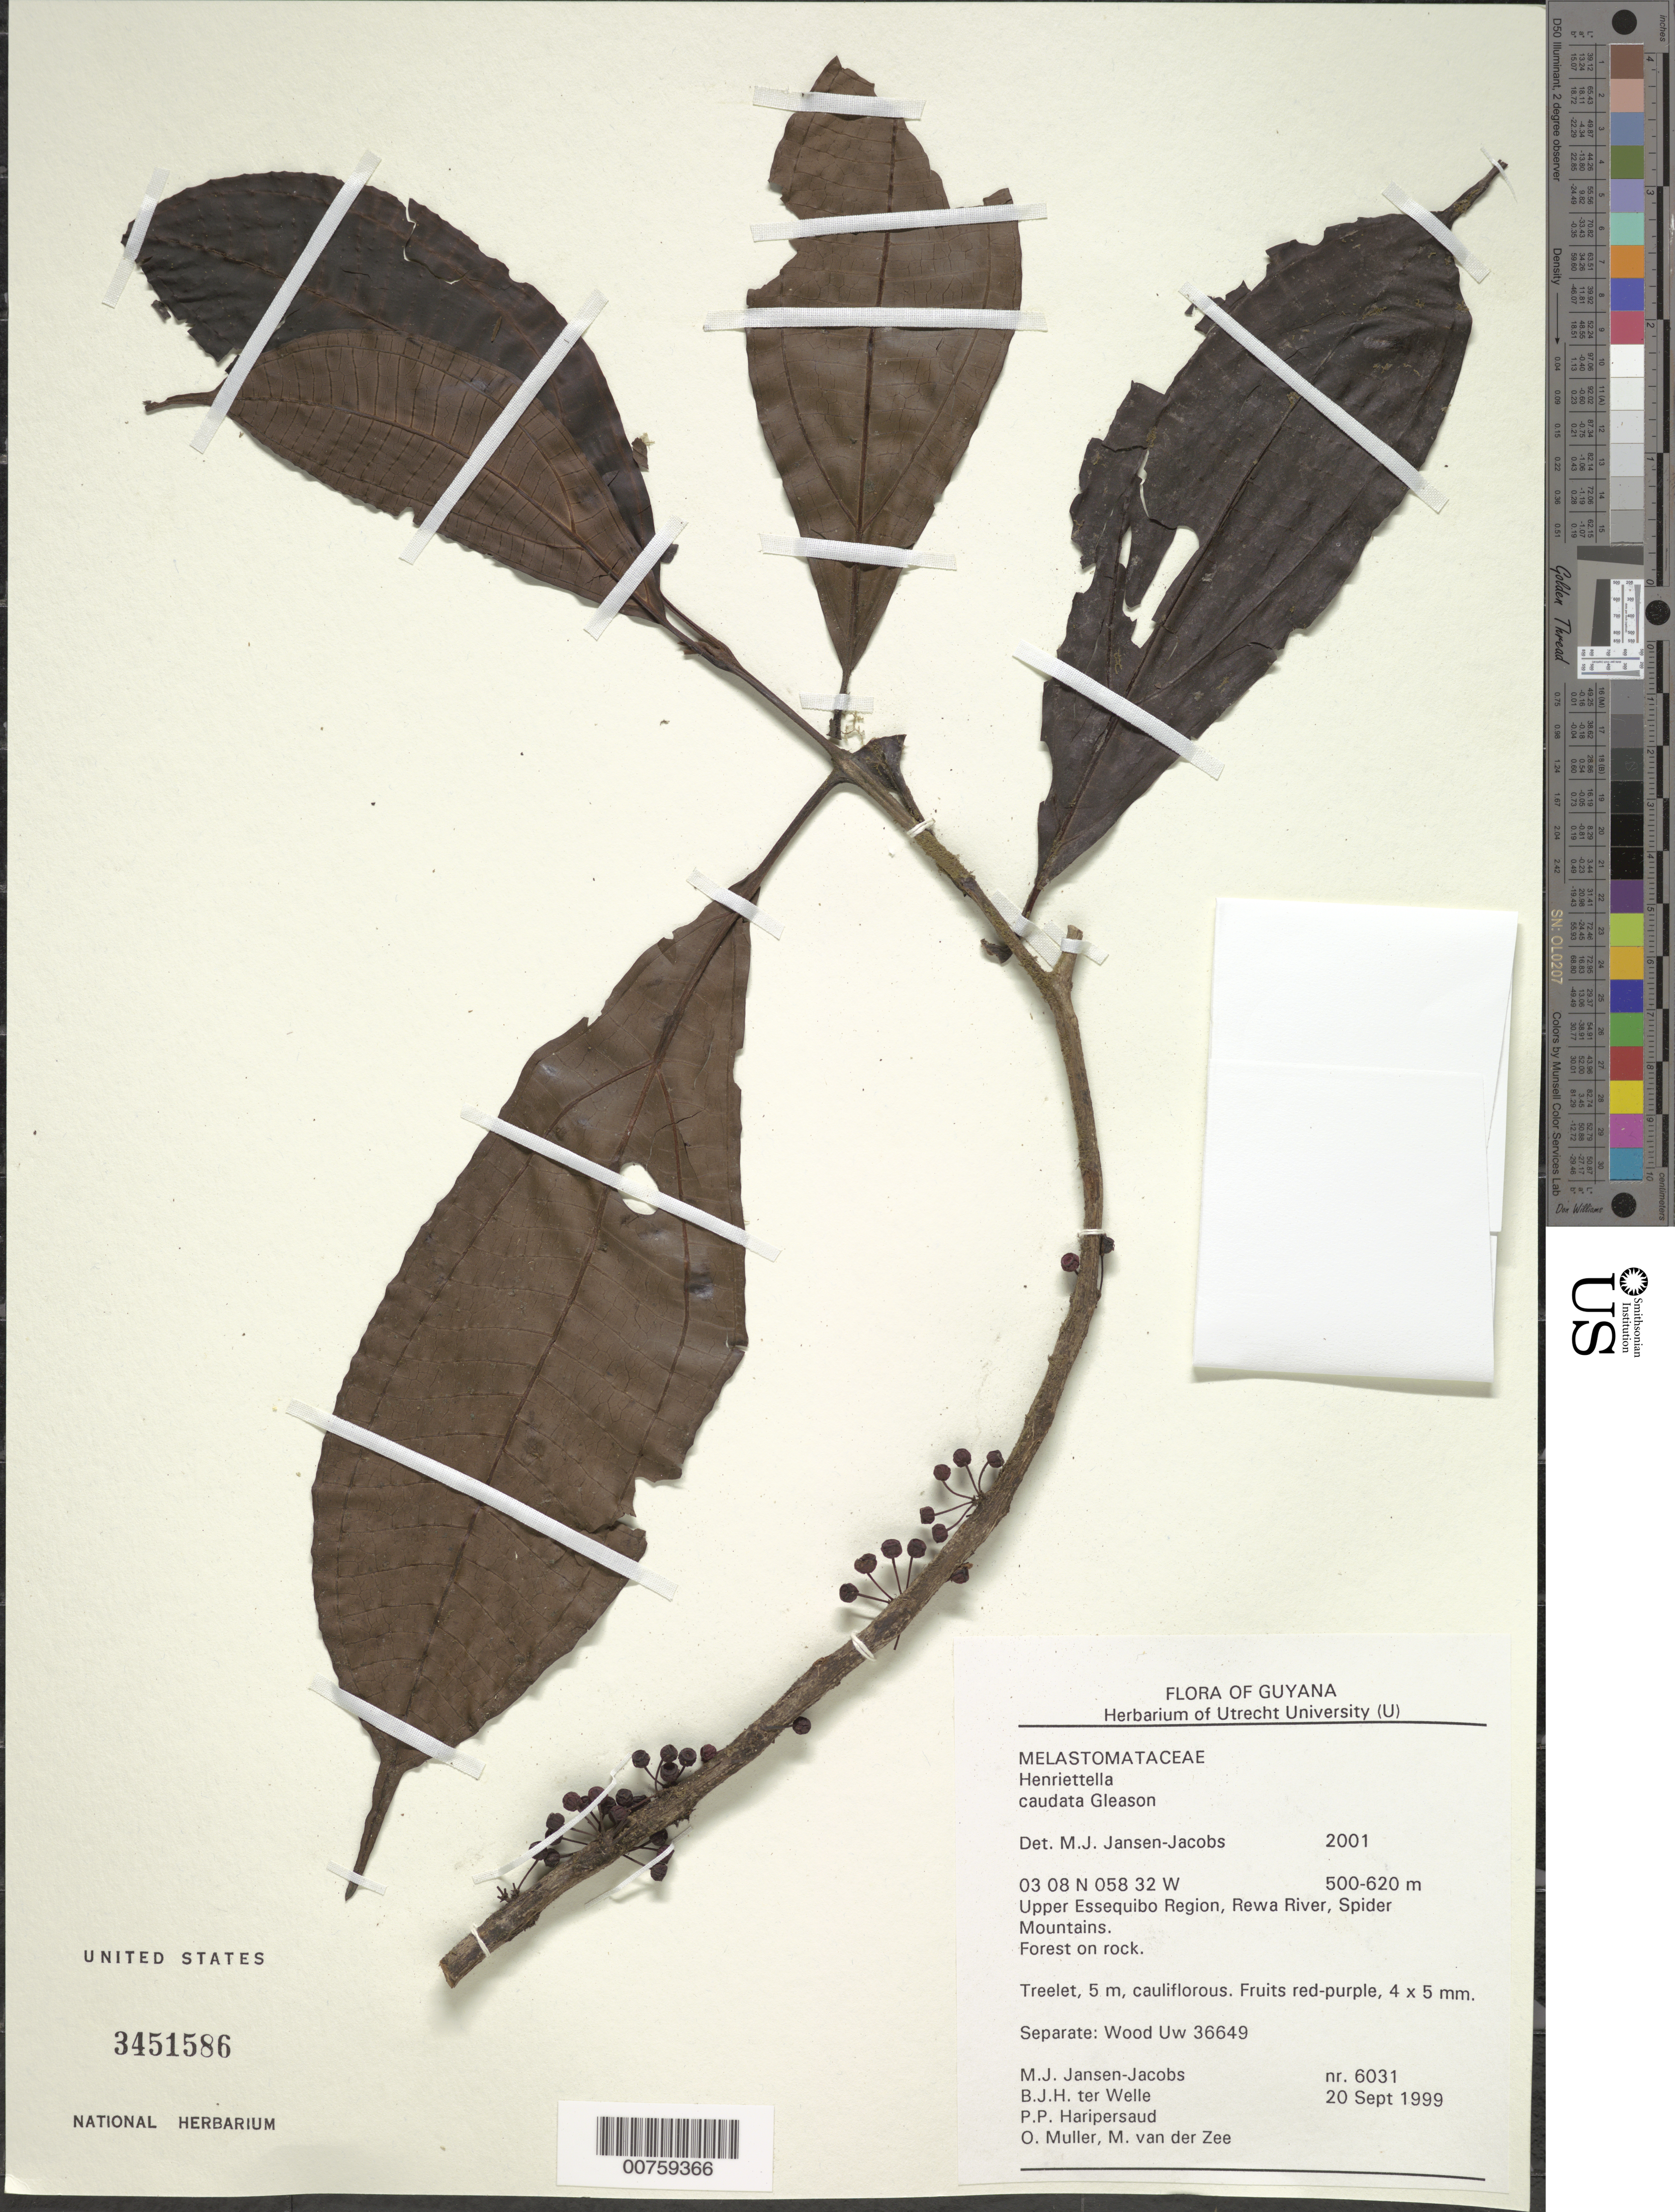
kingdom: Plantae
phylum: Tracheophyta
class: Magnoliopsida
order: Myrtales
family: Melastomataceae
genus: Henriettea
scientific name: Henriettea caudata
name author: (Gleason) Penneys et al.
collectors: M. J. Jansen-Jacobs, B. Welle, P. Haripersaud, O. Muller & M. van der Zee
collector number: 6031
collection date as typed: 20-Sep-99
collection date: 1999-09-20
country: Guyana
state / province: U. Takutu-U. Essequibo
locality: Rewa River, Spider Mts., Upper Essequibo Region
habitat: Forest on rock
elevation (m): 500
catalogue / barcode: US 3451586